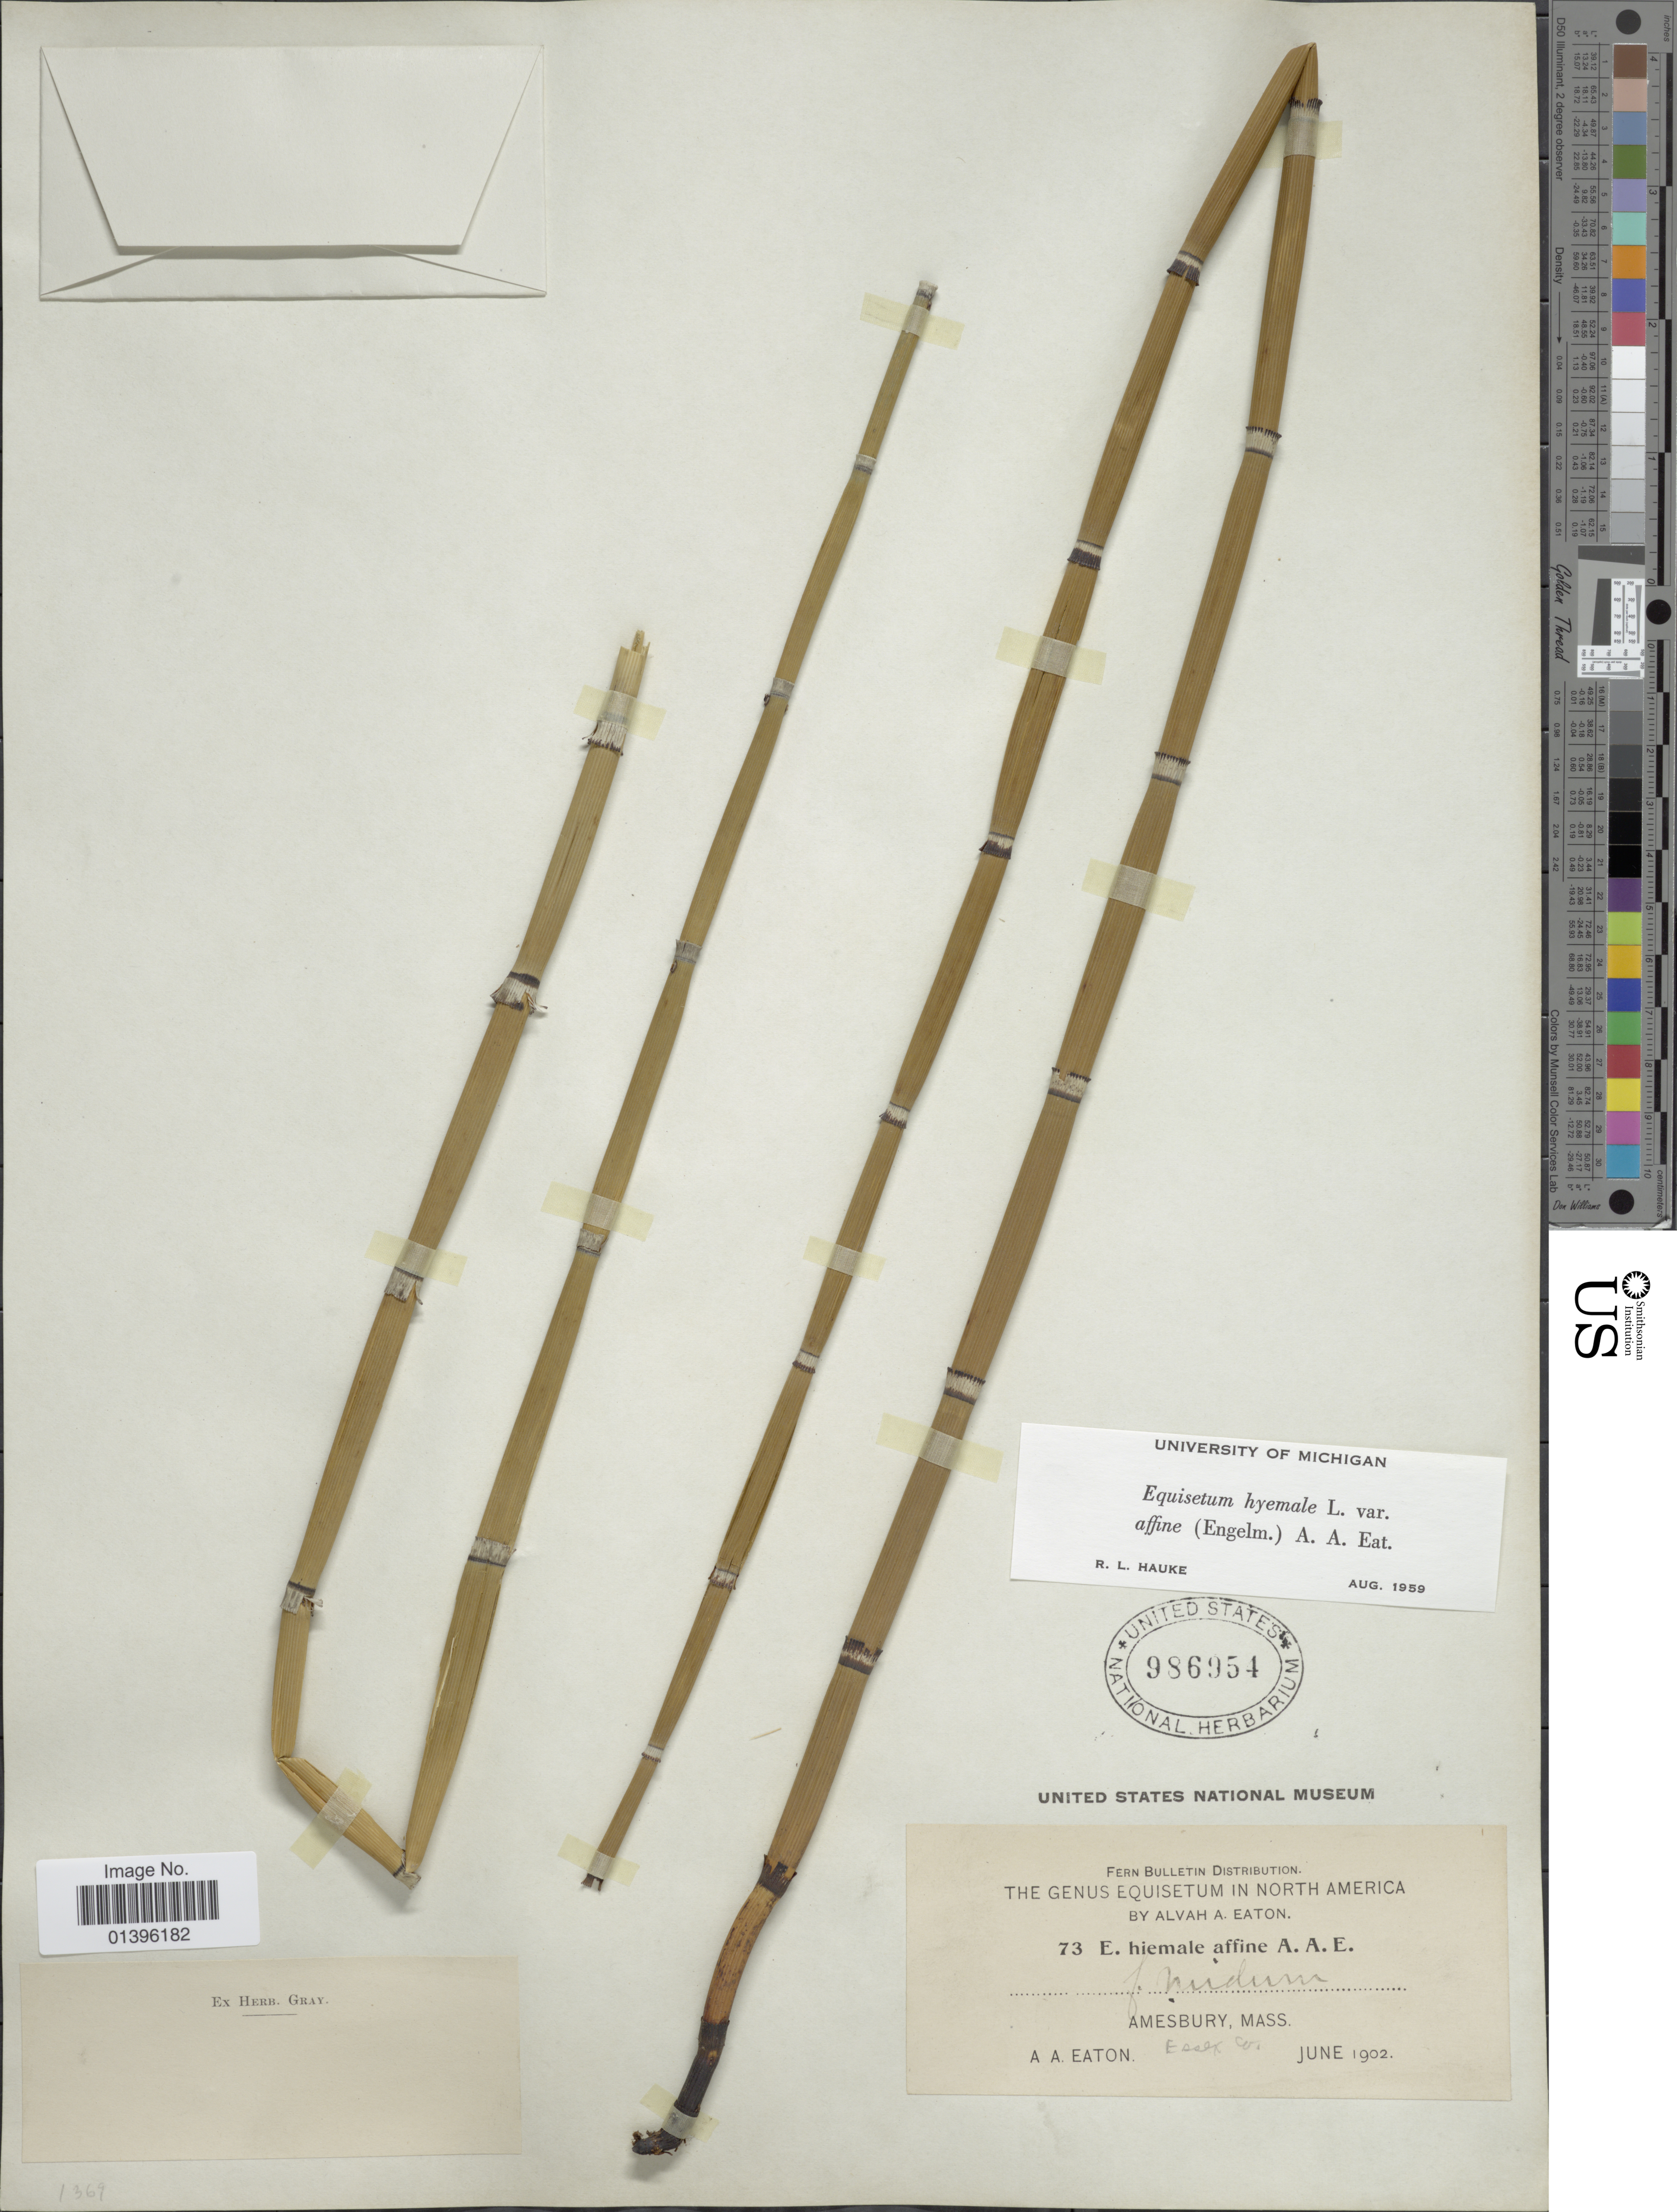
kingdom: Plantae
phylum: Tracheophyta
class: Polypodiopsida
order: Equisetales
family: Equisetaceae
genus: Equisetum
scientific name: Equisetum hyemale var. affine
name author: (Engelm.) A.A. Eaton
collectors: A. A. Eaton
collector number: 73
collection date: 1902-06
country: United States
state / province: Massachusetts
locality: Amesbury, Essex Co.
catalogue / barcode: US 986954